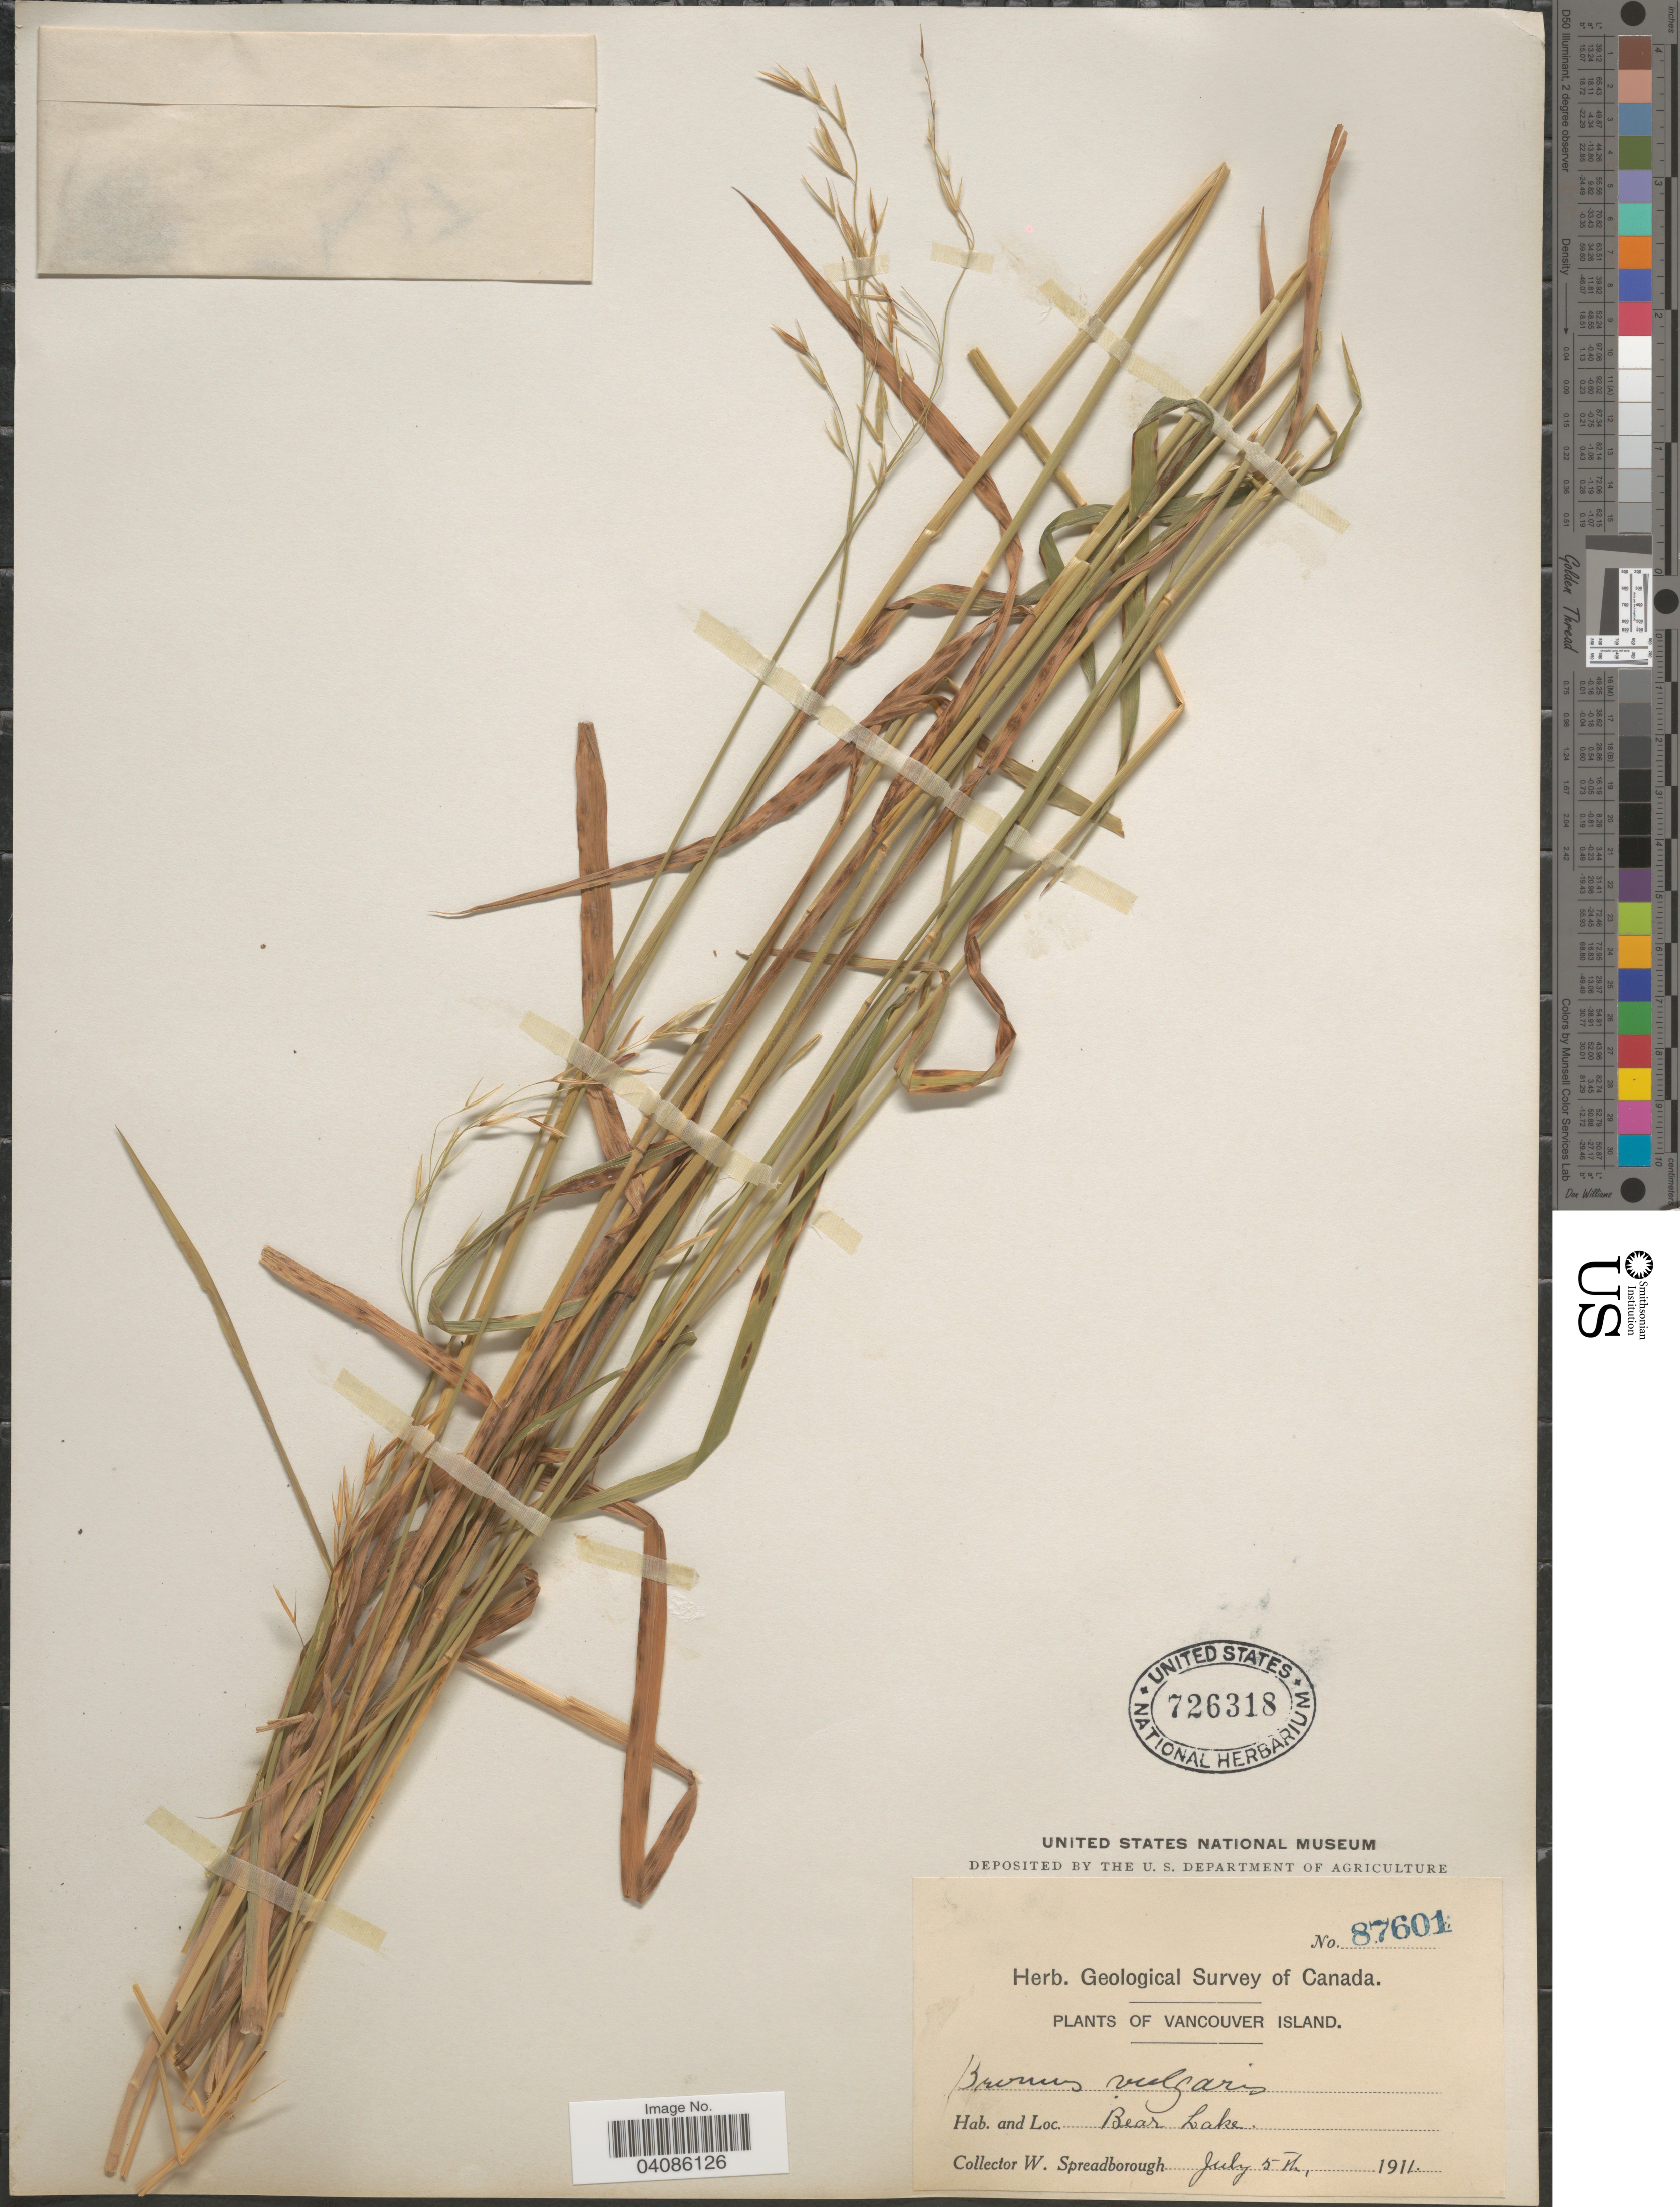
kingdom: Plantae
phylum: Tracheophyta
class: Liliopsida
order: Poales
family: Poaceae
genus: Bromus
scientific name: Bromus vulgaris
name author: (Hook.) Shear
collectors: W. Spreadborough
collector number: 87601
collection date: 1911-07-05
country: Canada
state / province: British Columbia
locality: Geological Survey of Canada. Vancouver Island. Bear Lake.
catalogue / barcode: US 726318